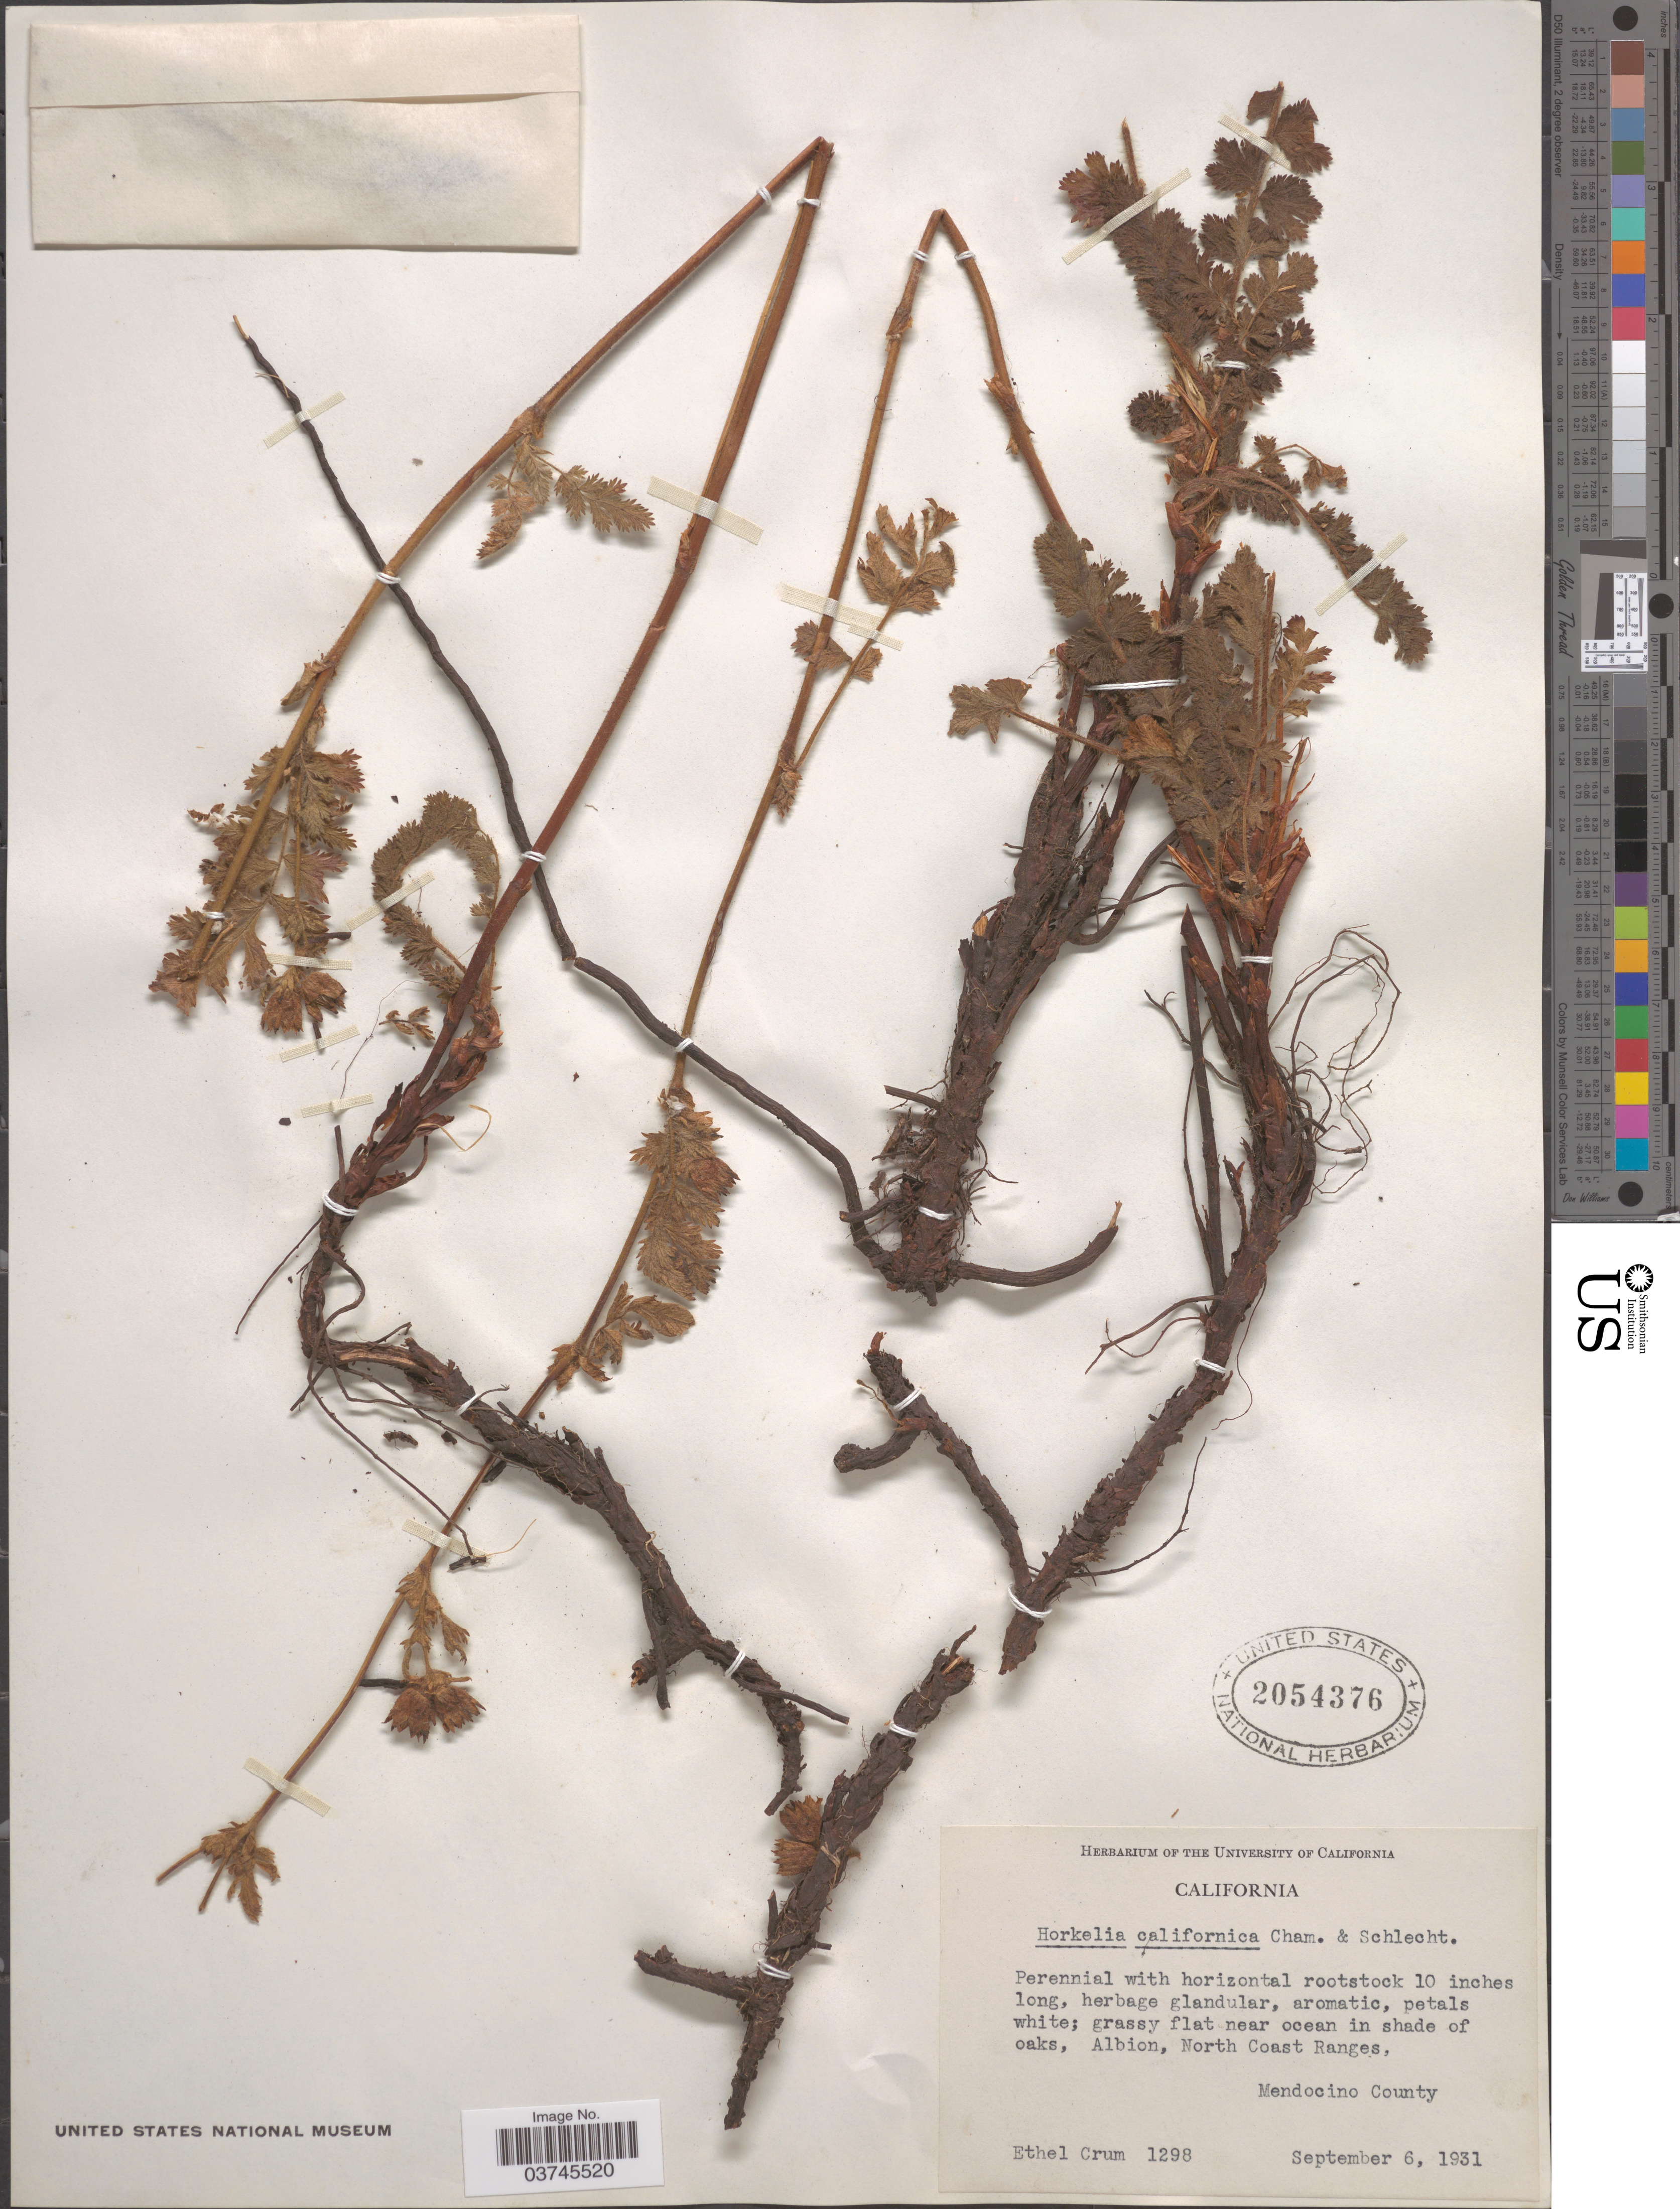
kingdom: Plantae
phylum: Tracheophyta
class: Magnoliopsida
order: Rosales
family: Rosaceae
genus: Potentilla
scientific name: Potentilla californica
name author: (Cham. & Schltdl.) Greene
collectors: E. K. Crum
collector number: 1298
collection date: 1931-09-06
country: United States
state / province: California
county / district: Mendocino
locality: Albion, North Coast Ranges. Mendocino County.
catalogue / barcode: US 2054376